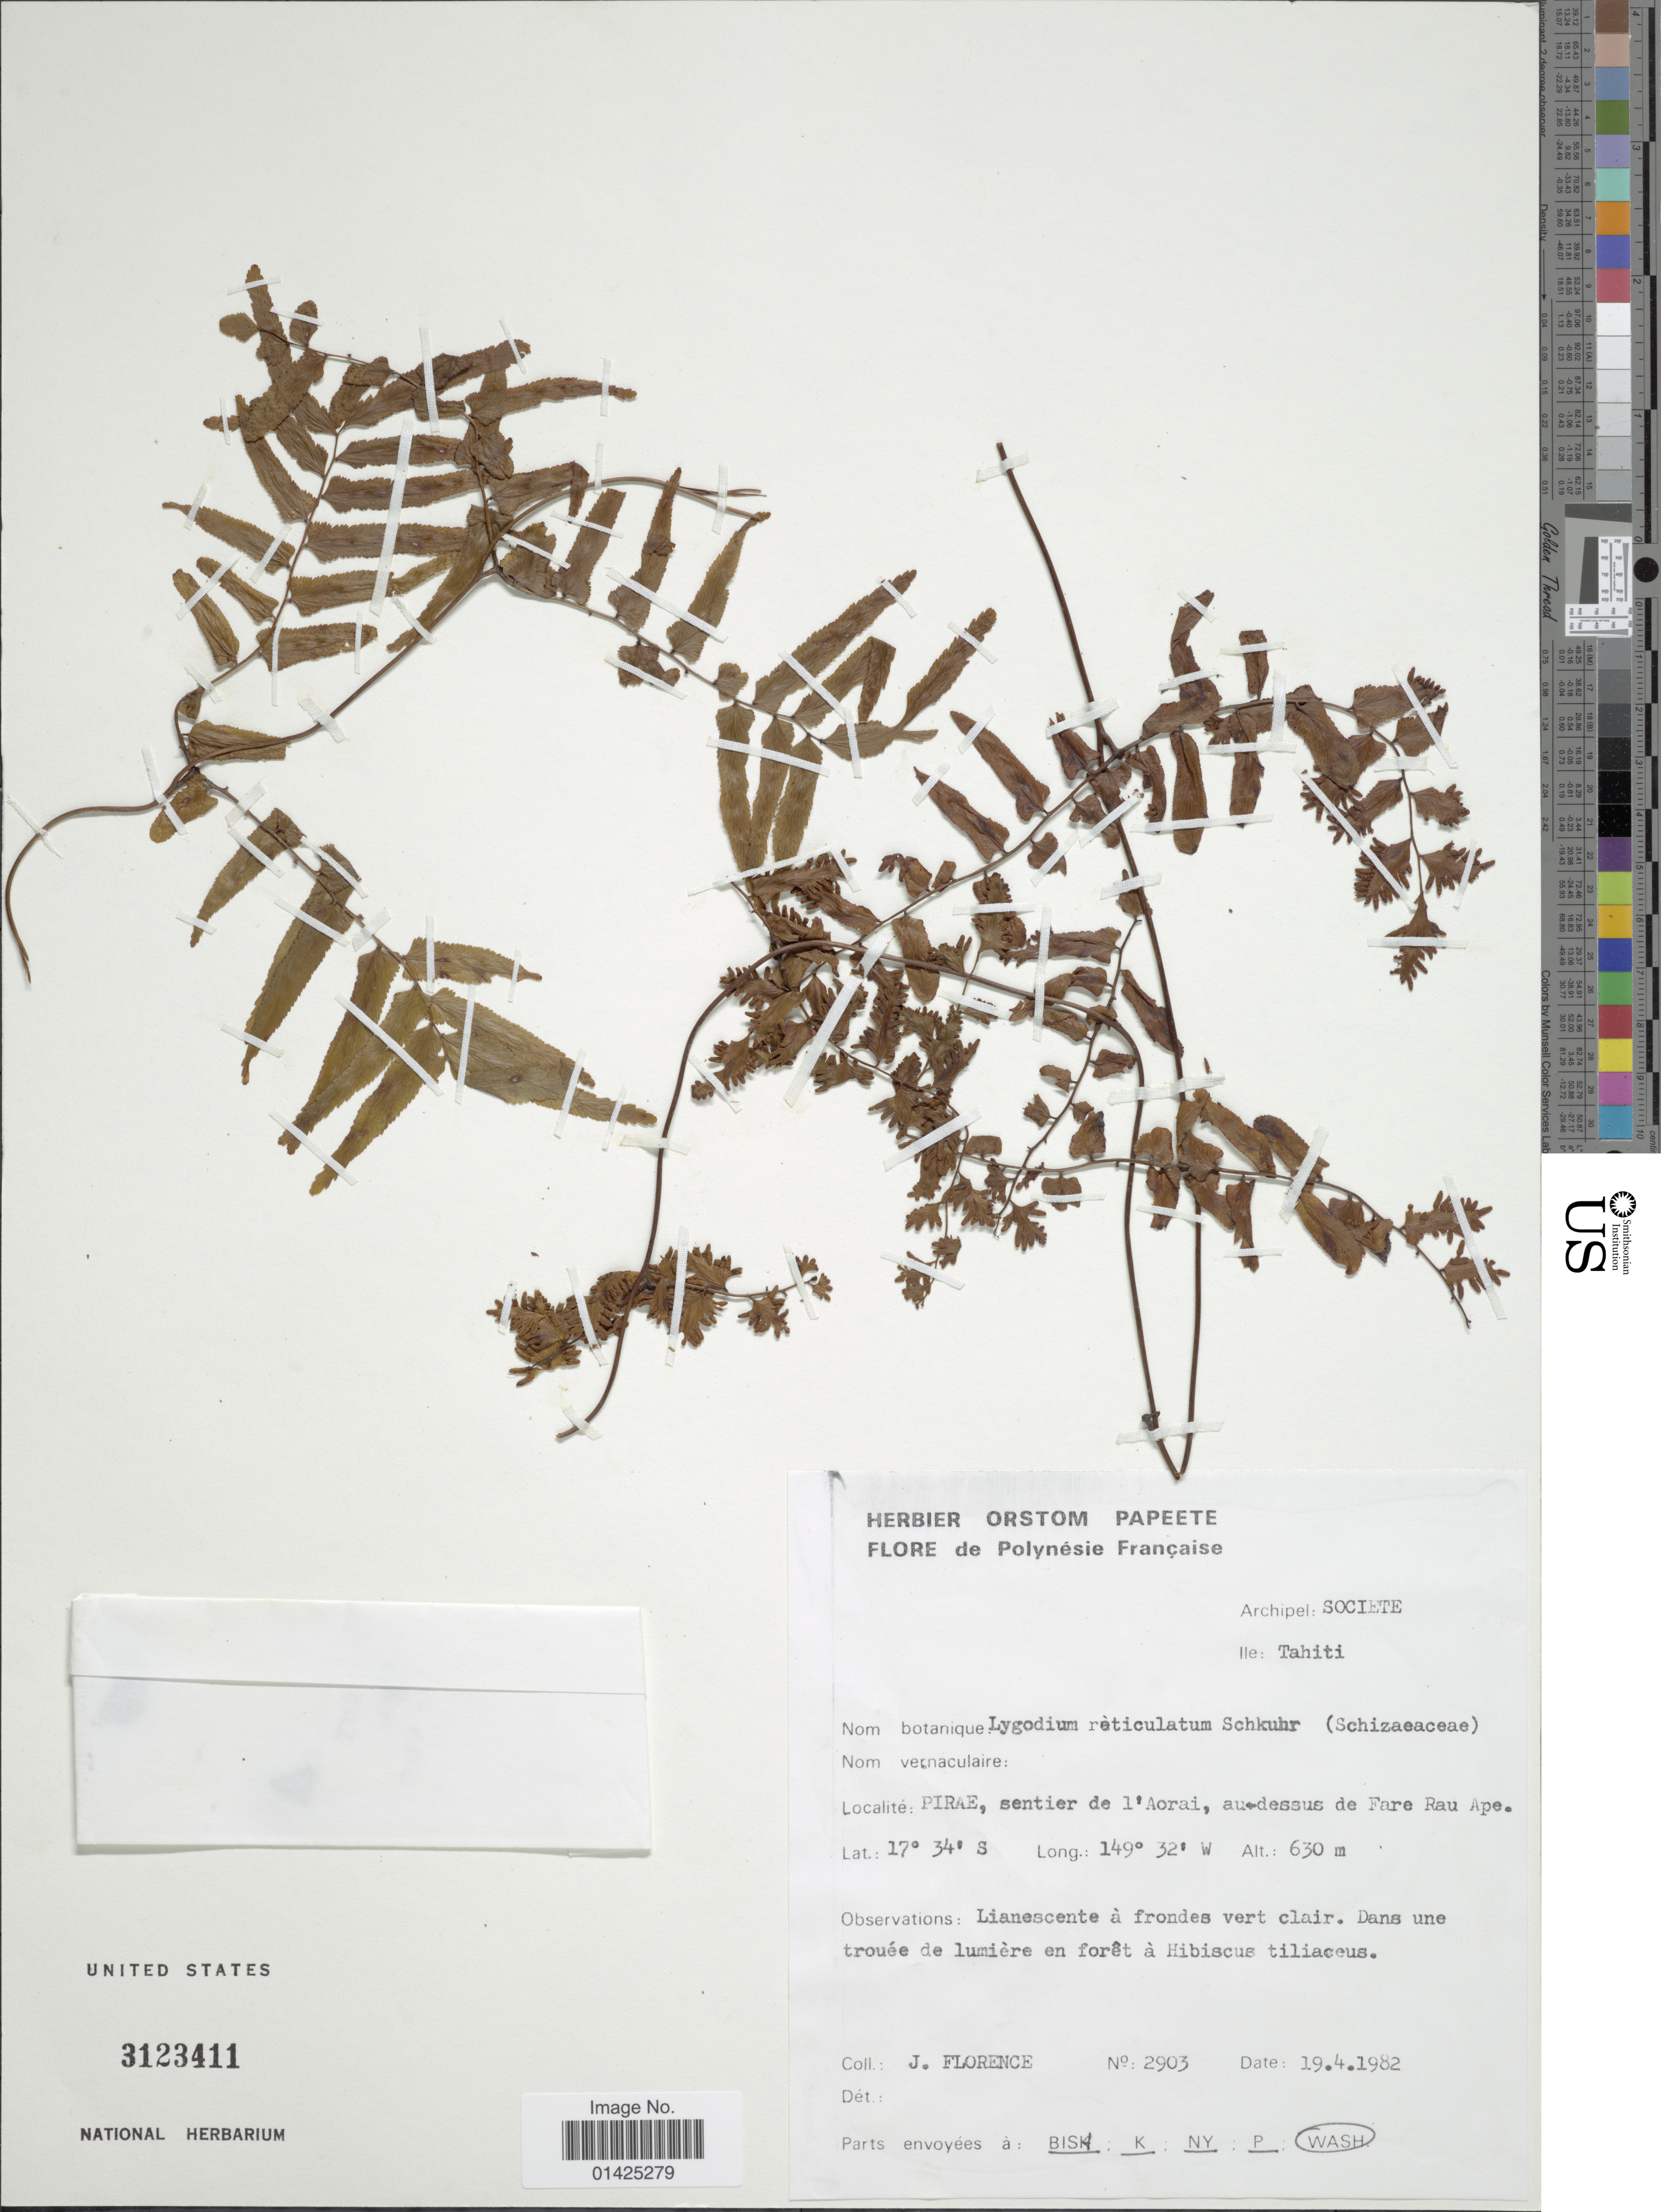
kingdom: Plantae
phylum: Tracheophyta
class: Polypodiopsida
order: Schizaeales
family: Lygodiaceae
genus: Lygodium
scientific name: Lygodium reticulatum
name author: Schkuhr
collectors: J. Florence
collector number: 2903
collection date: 1982-04-19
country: French Polynesia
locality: Archipel Society, Ile Tahiti, Pirae, sentier de L'Aorai, au-dessus de Fare rau Ape.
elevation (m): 630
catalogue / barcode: US 3123411